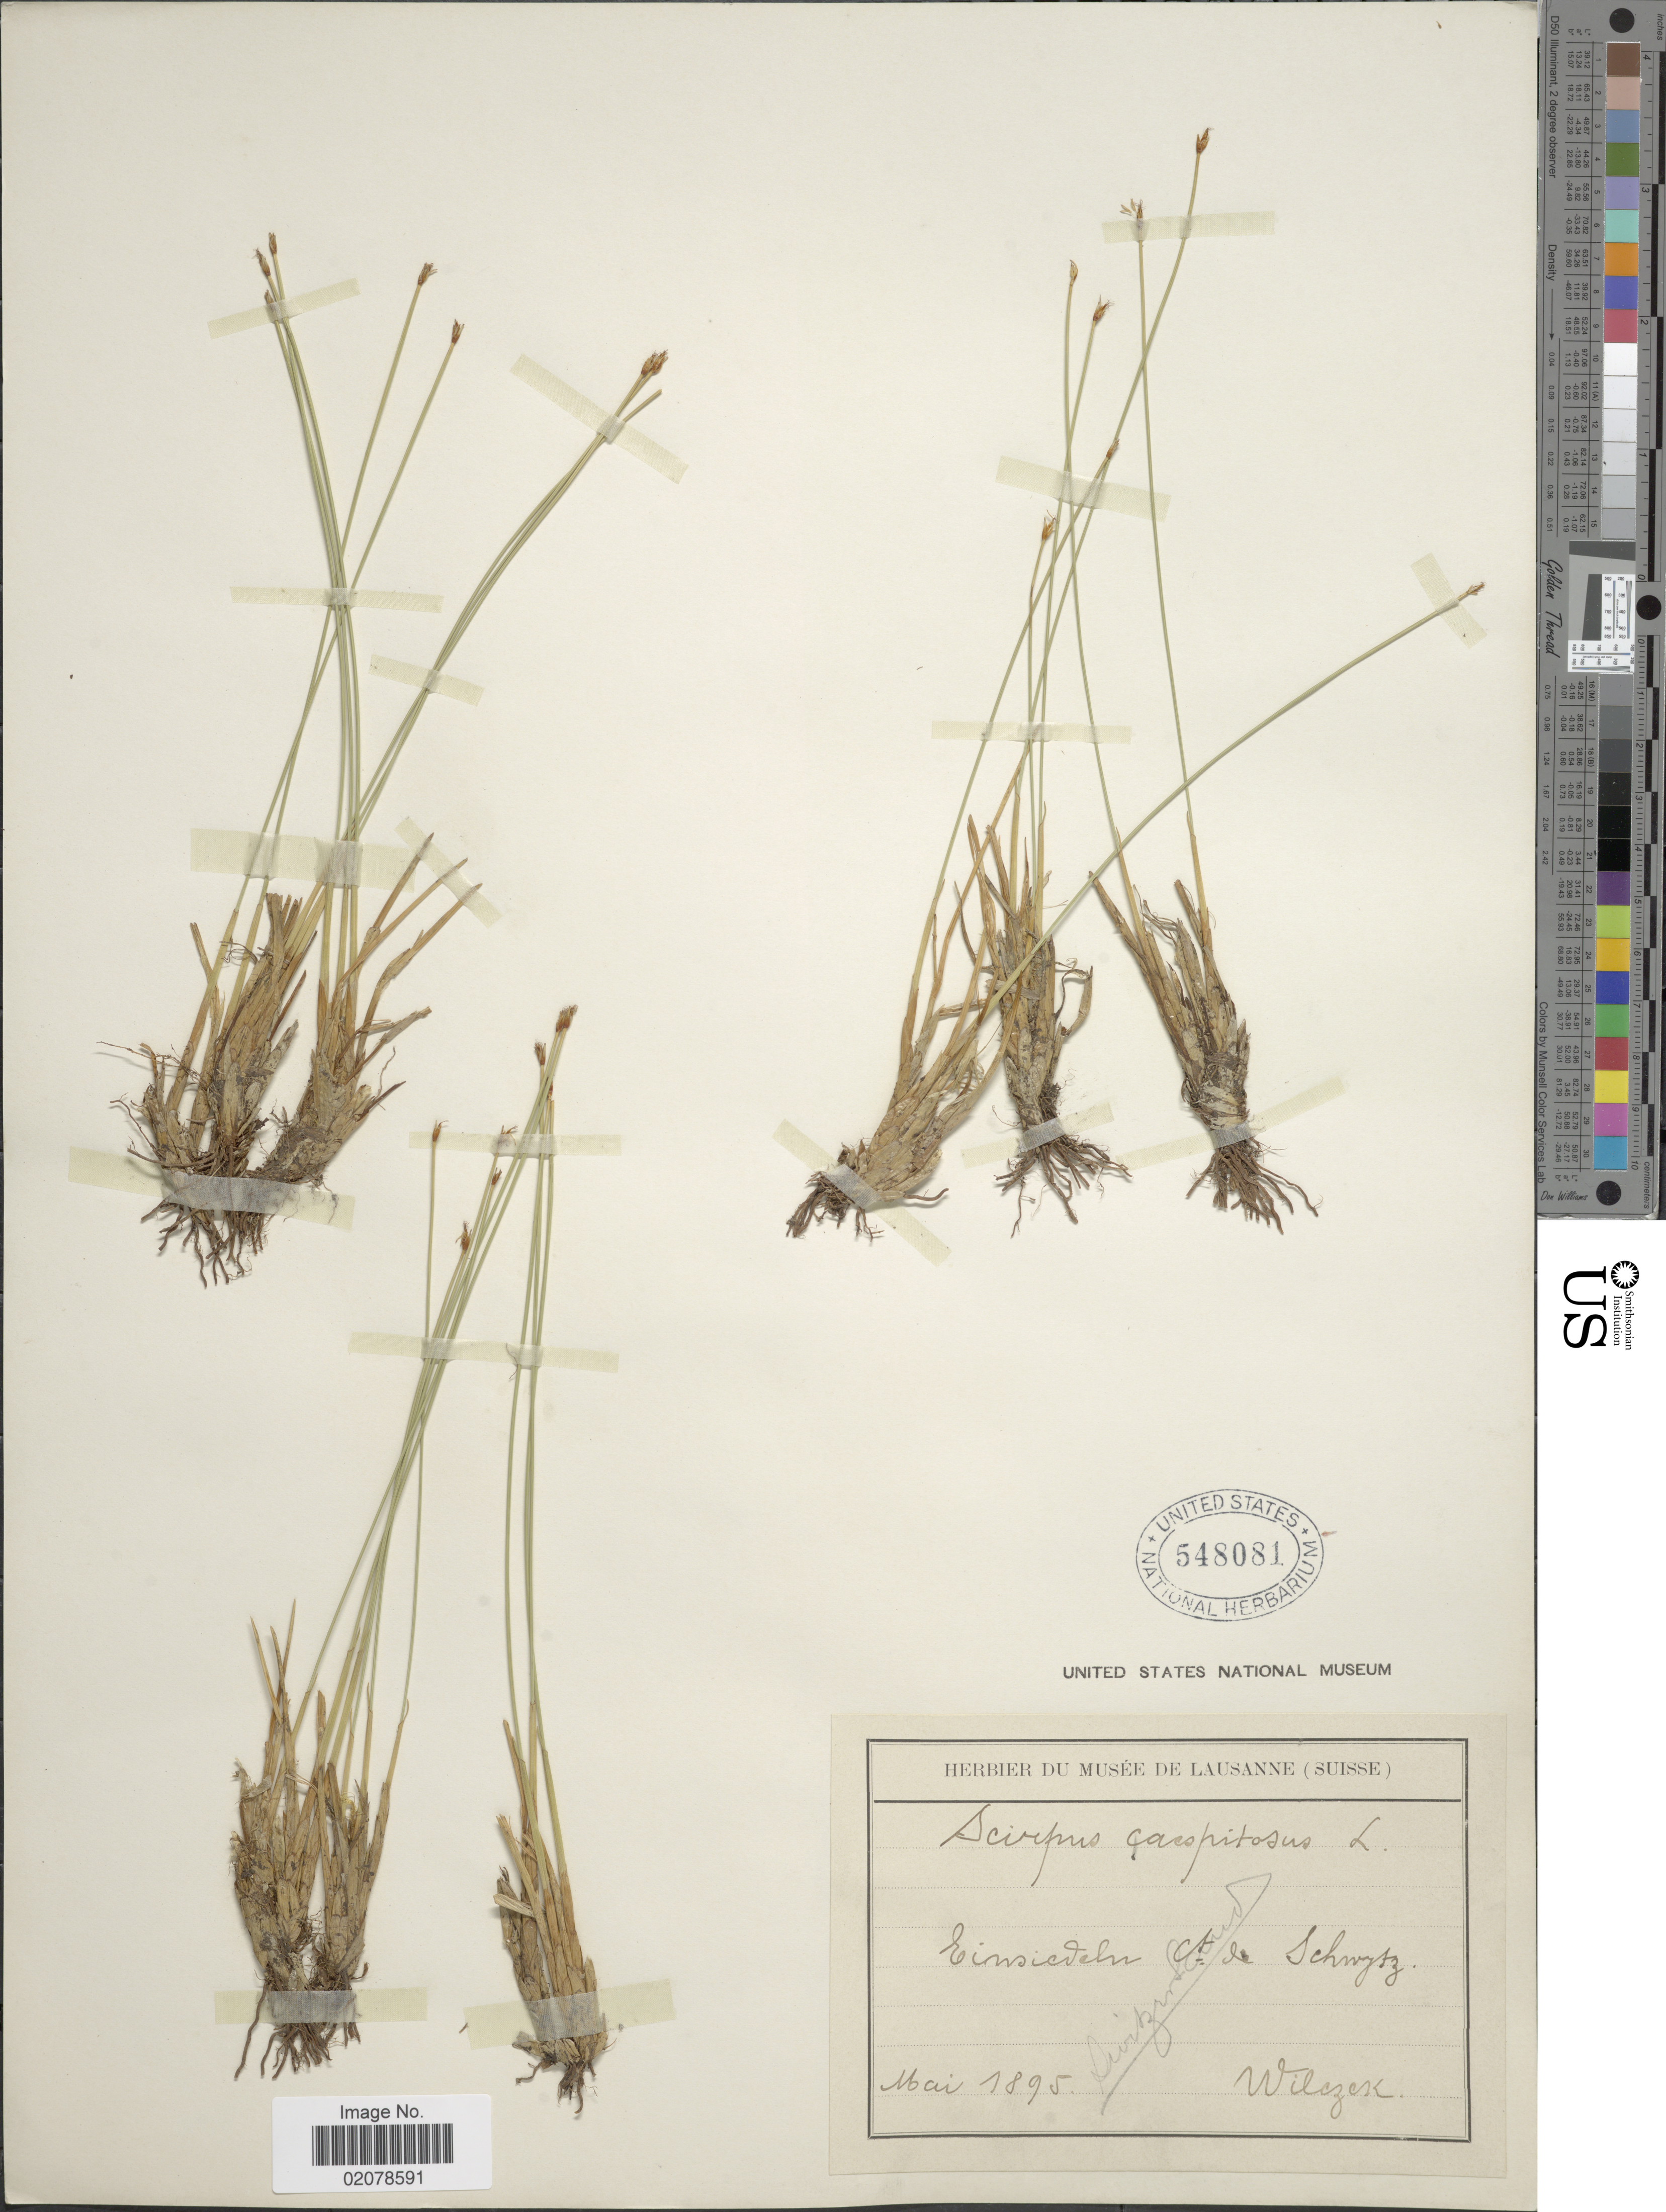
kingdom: Plantae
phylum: Tracheophyta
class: Liliopsida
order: Poales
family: Cyperaceae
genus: Trichophorum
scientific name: Trichophorum cespitosum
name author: (L.) Hartm.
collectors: Wilczek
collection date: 1895-05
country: Switzerland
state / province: Schwyz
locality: Einsiedeln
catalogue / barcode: US 548081